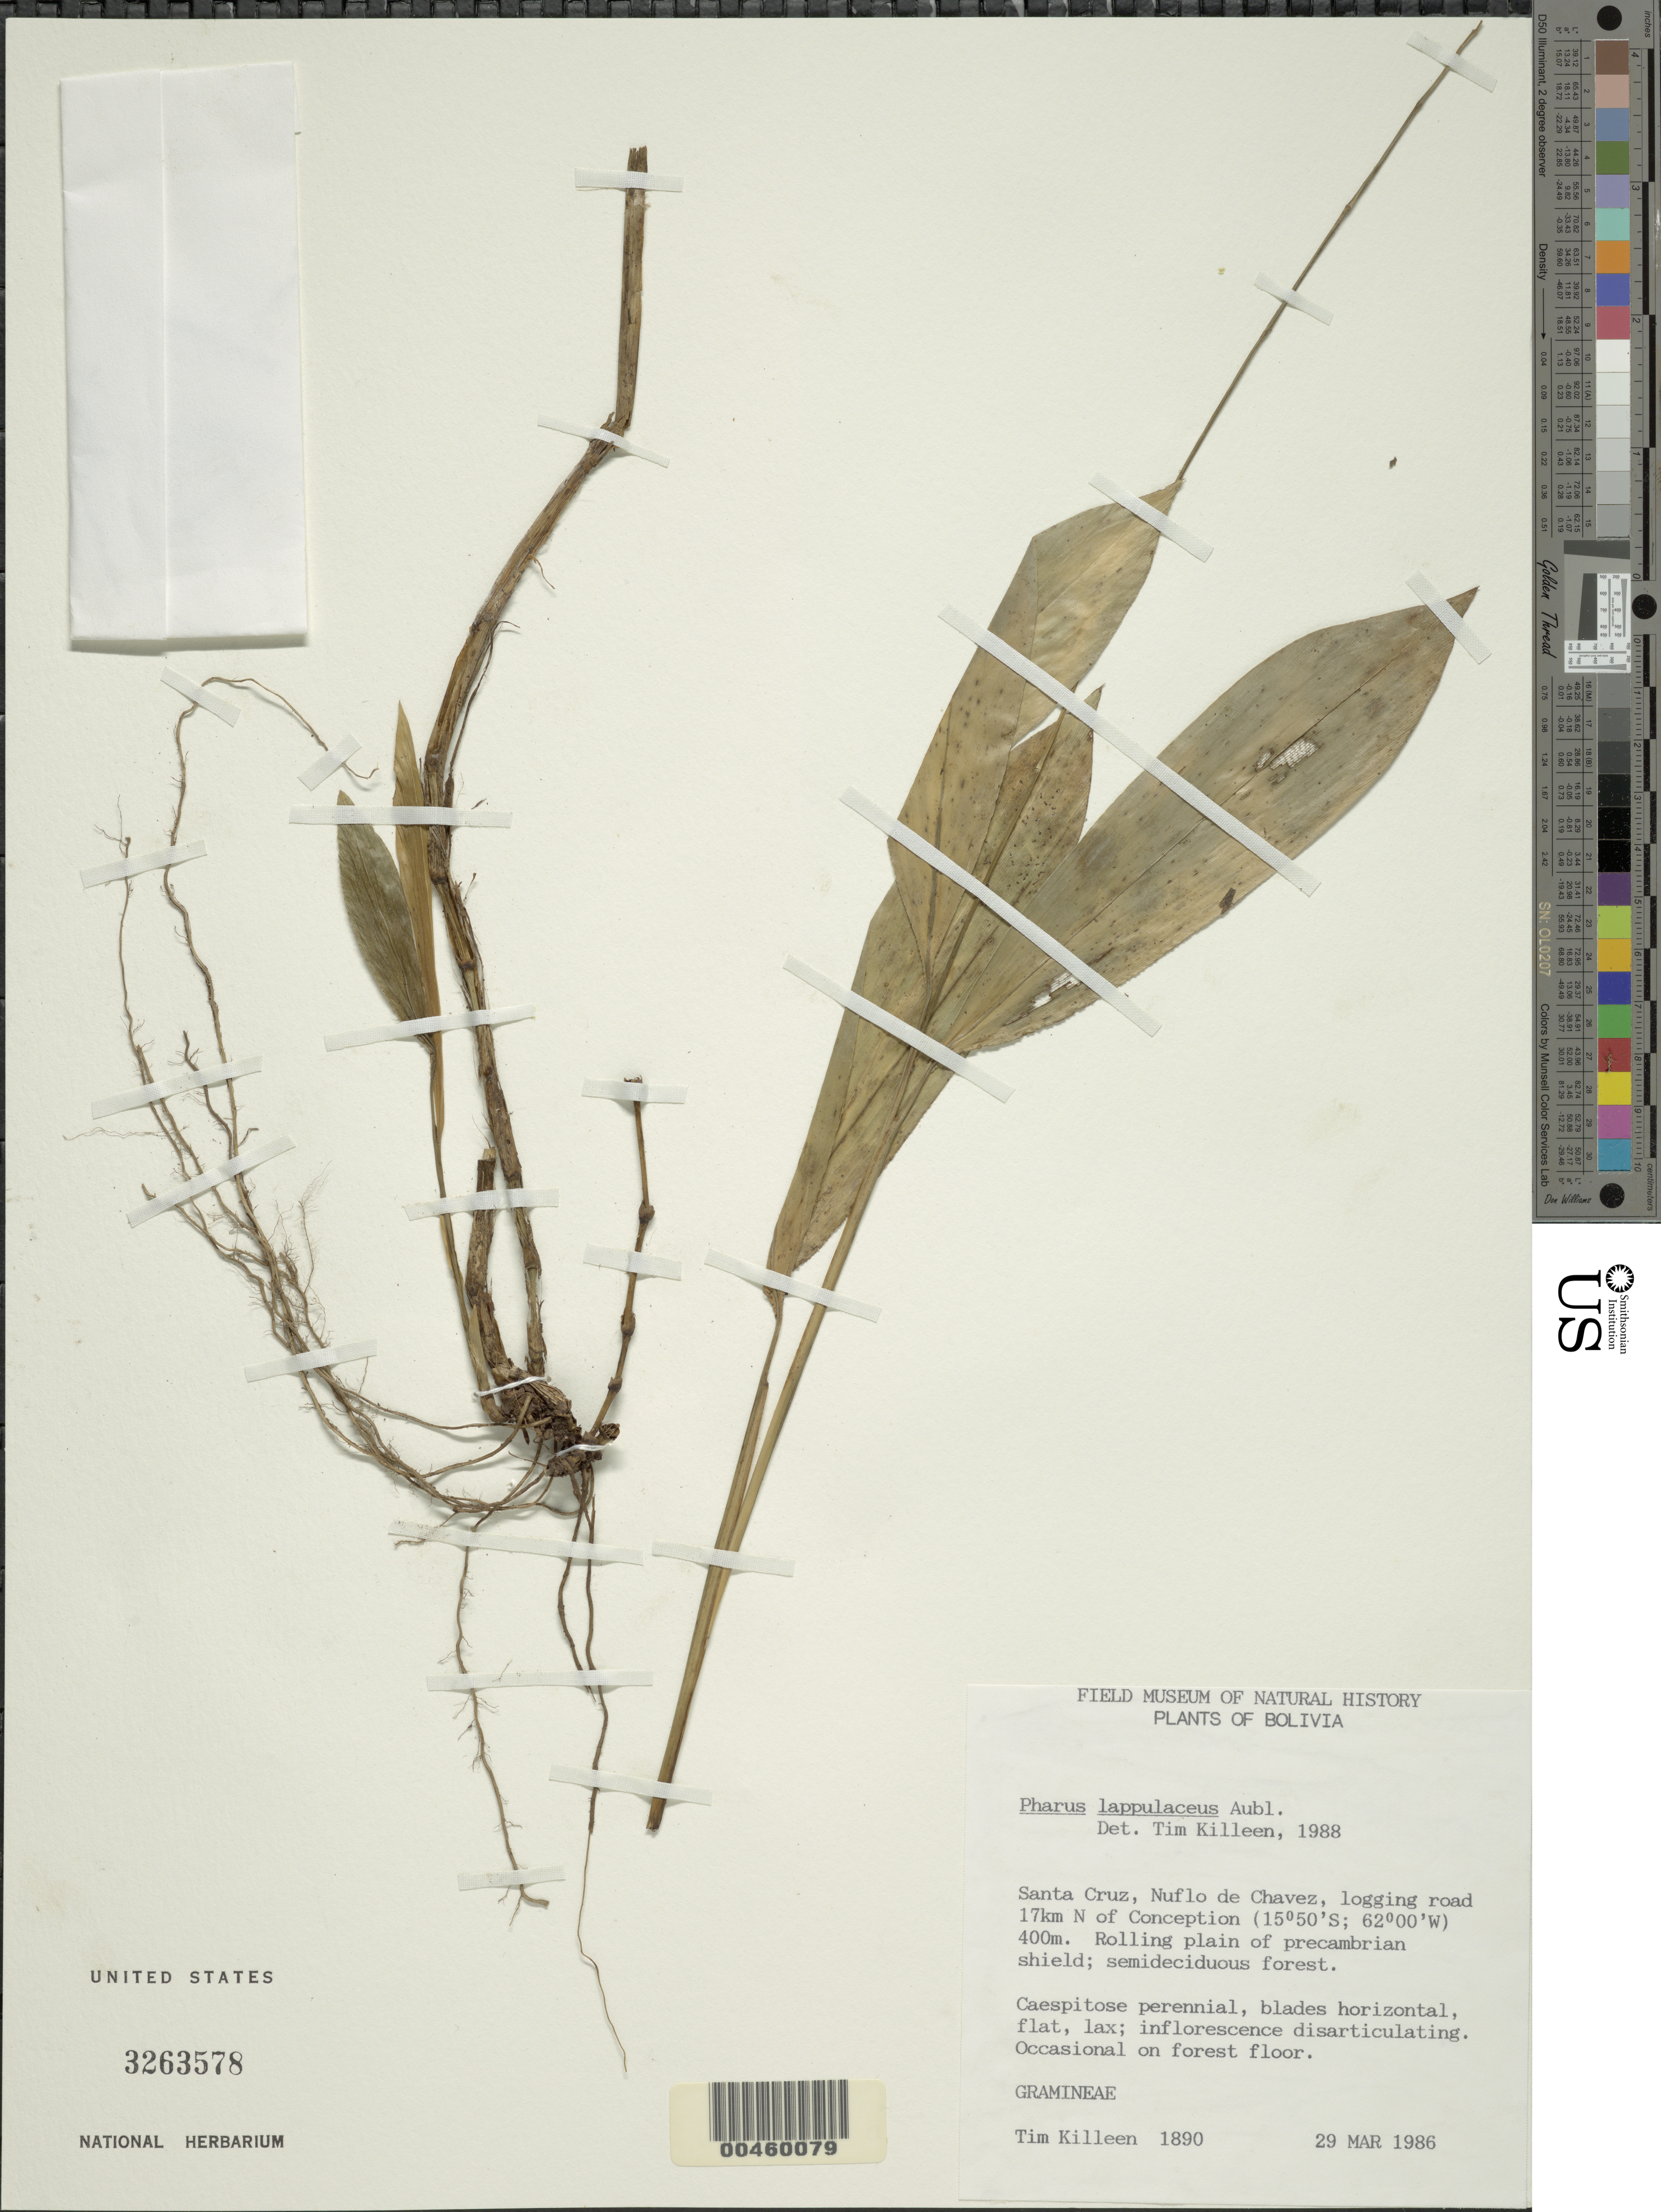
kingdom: Plantae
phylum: Tracheophyta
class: Liliopsida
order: Poales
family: Poaceae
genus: Pharus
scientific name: Pharus lappulaceus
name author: Aubl.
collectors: T. Killeen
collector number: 1890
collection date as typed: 29 Mar 1986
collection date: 1986-03-29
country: Bolivia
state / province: Santa Cruz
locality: Nufles de Chavez, N of Concepcion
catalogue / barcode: US 3263578